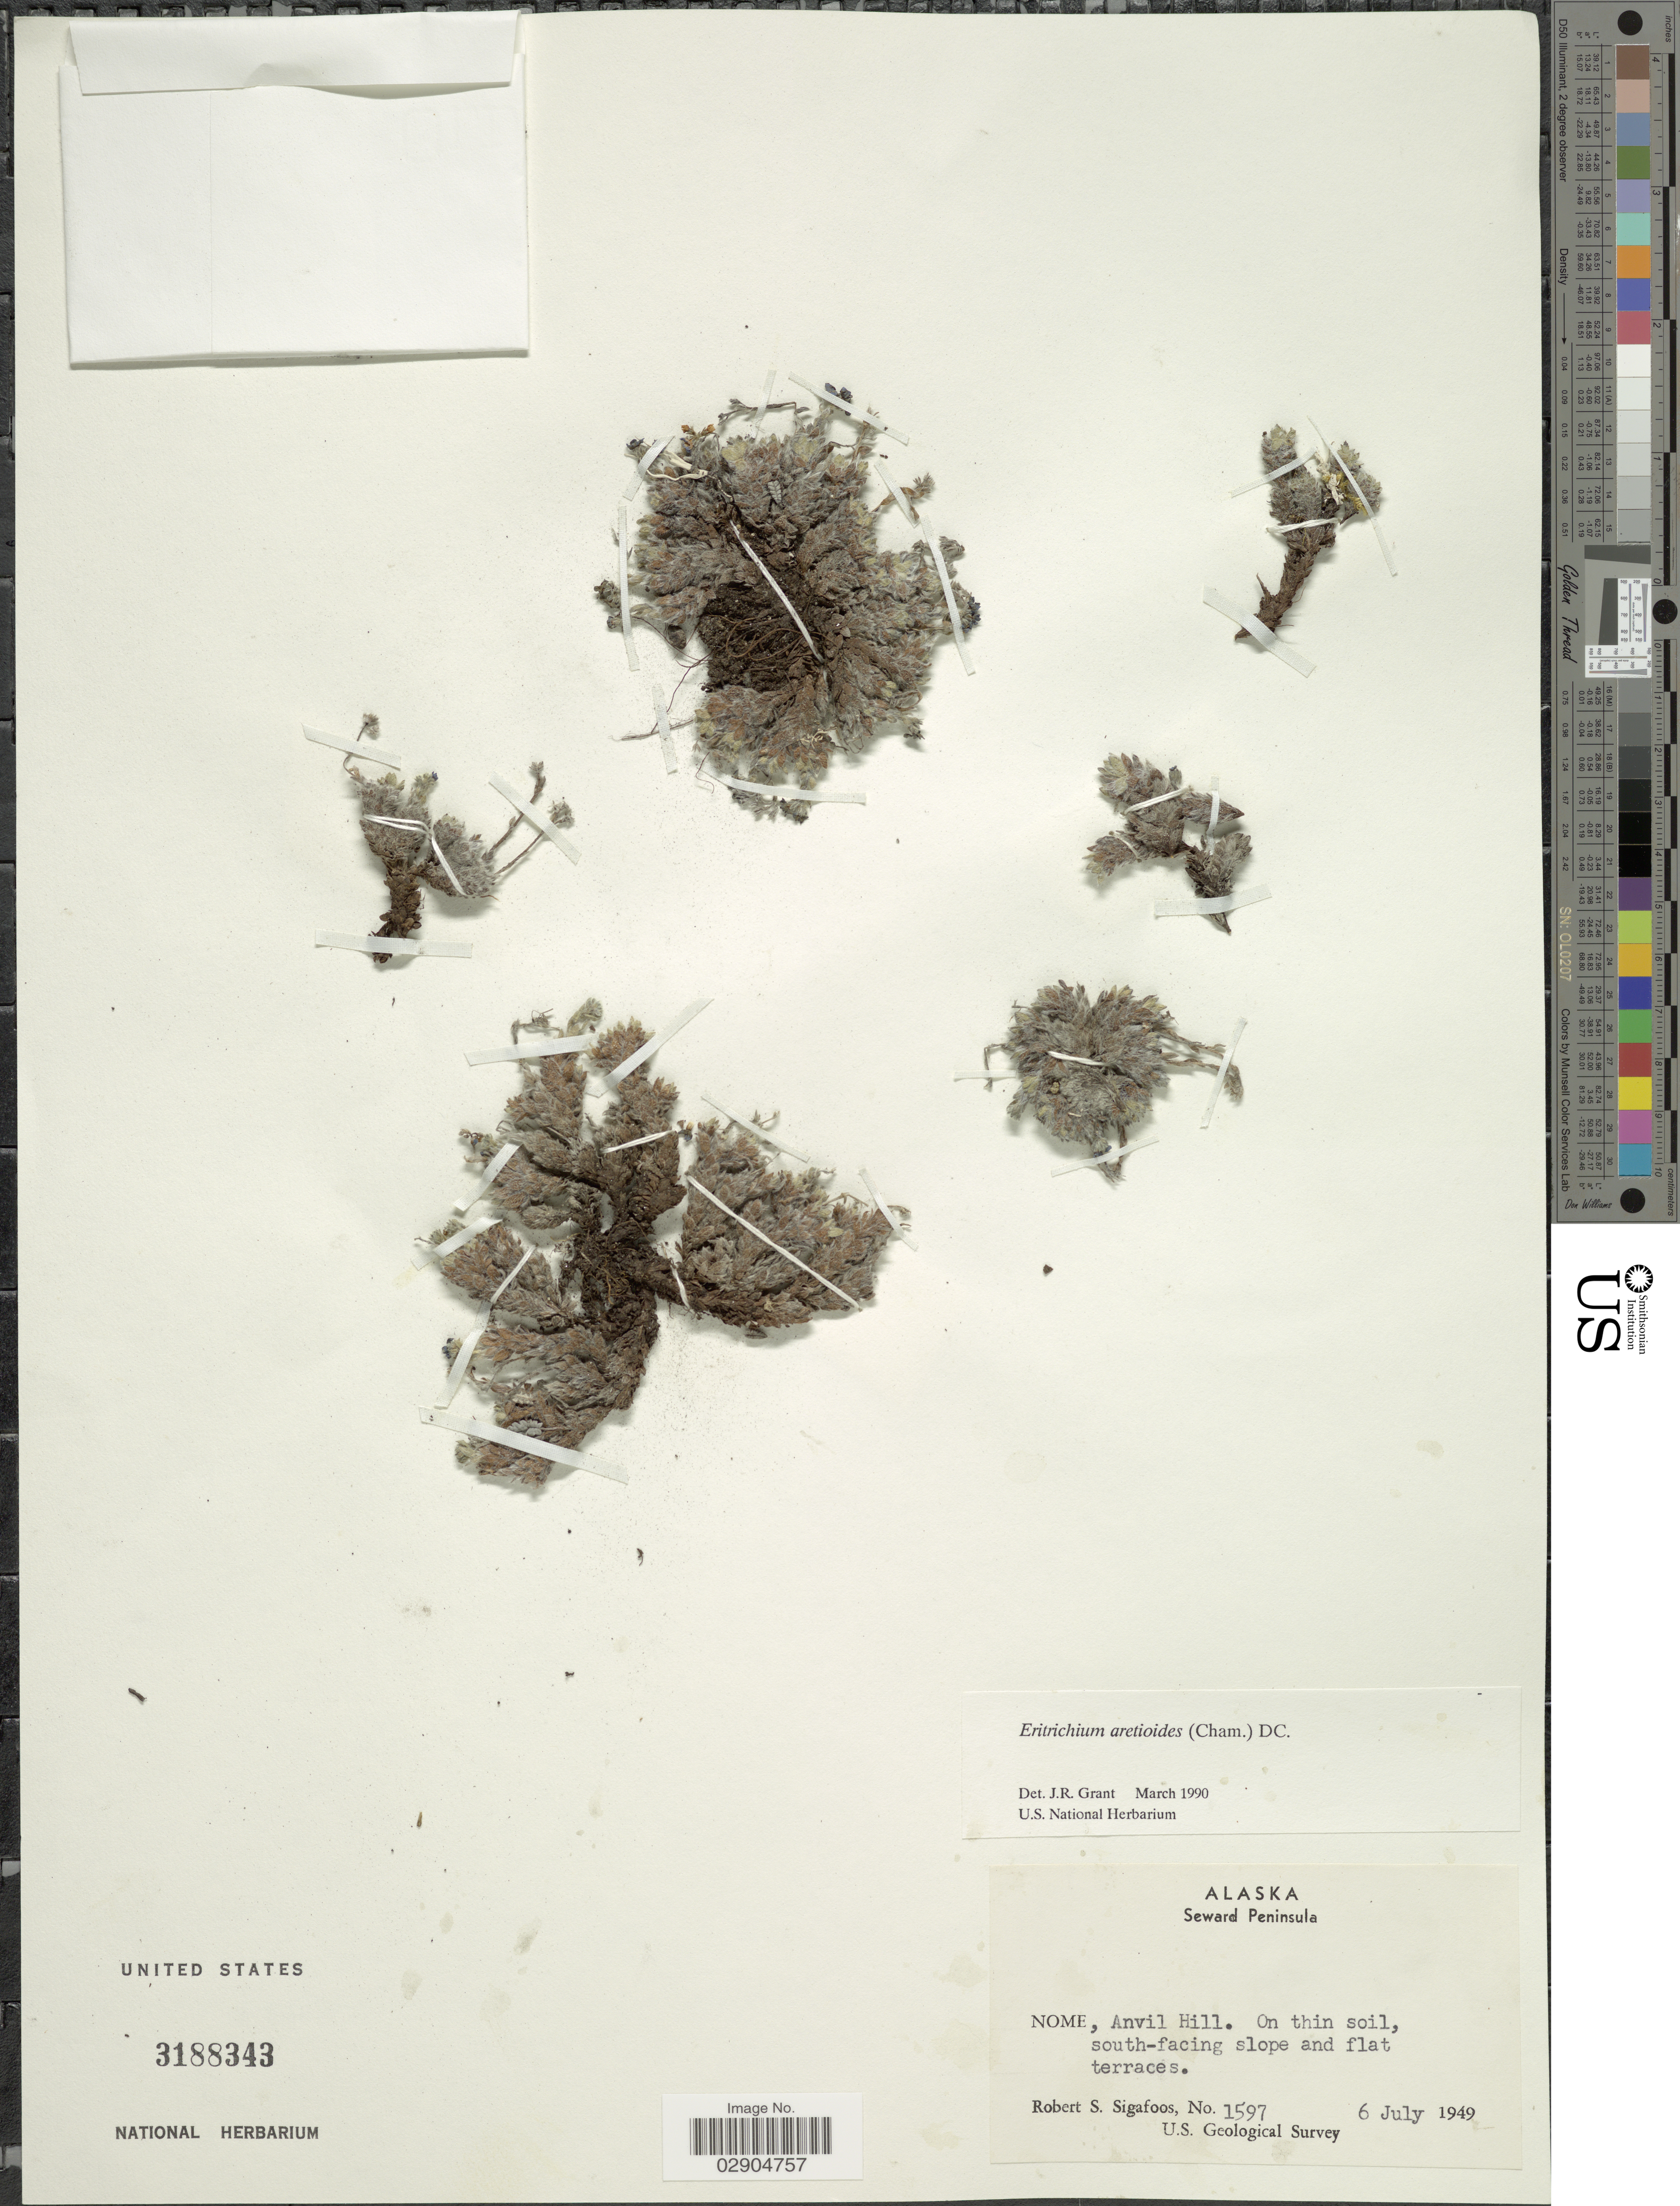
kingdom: Plantae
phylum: Tracheophyta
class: Magnoliopsida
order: Boraginales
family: Boraginaceae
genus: Eritrichium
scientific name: Eritrichium aretioides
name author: (Cham.) DC.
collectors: R. Sigafoos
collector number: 1597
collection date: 1949-07-06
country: United States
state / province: Alaska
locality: Seward Peninsula, Nome, Anvil Hill, On thin soil, south-facing slope of flat terraces.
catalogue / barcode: US 3188343